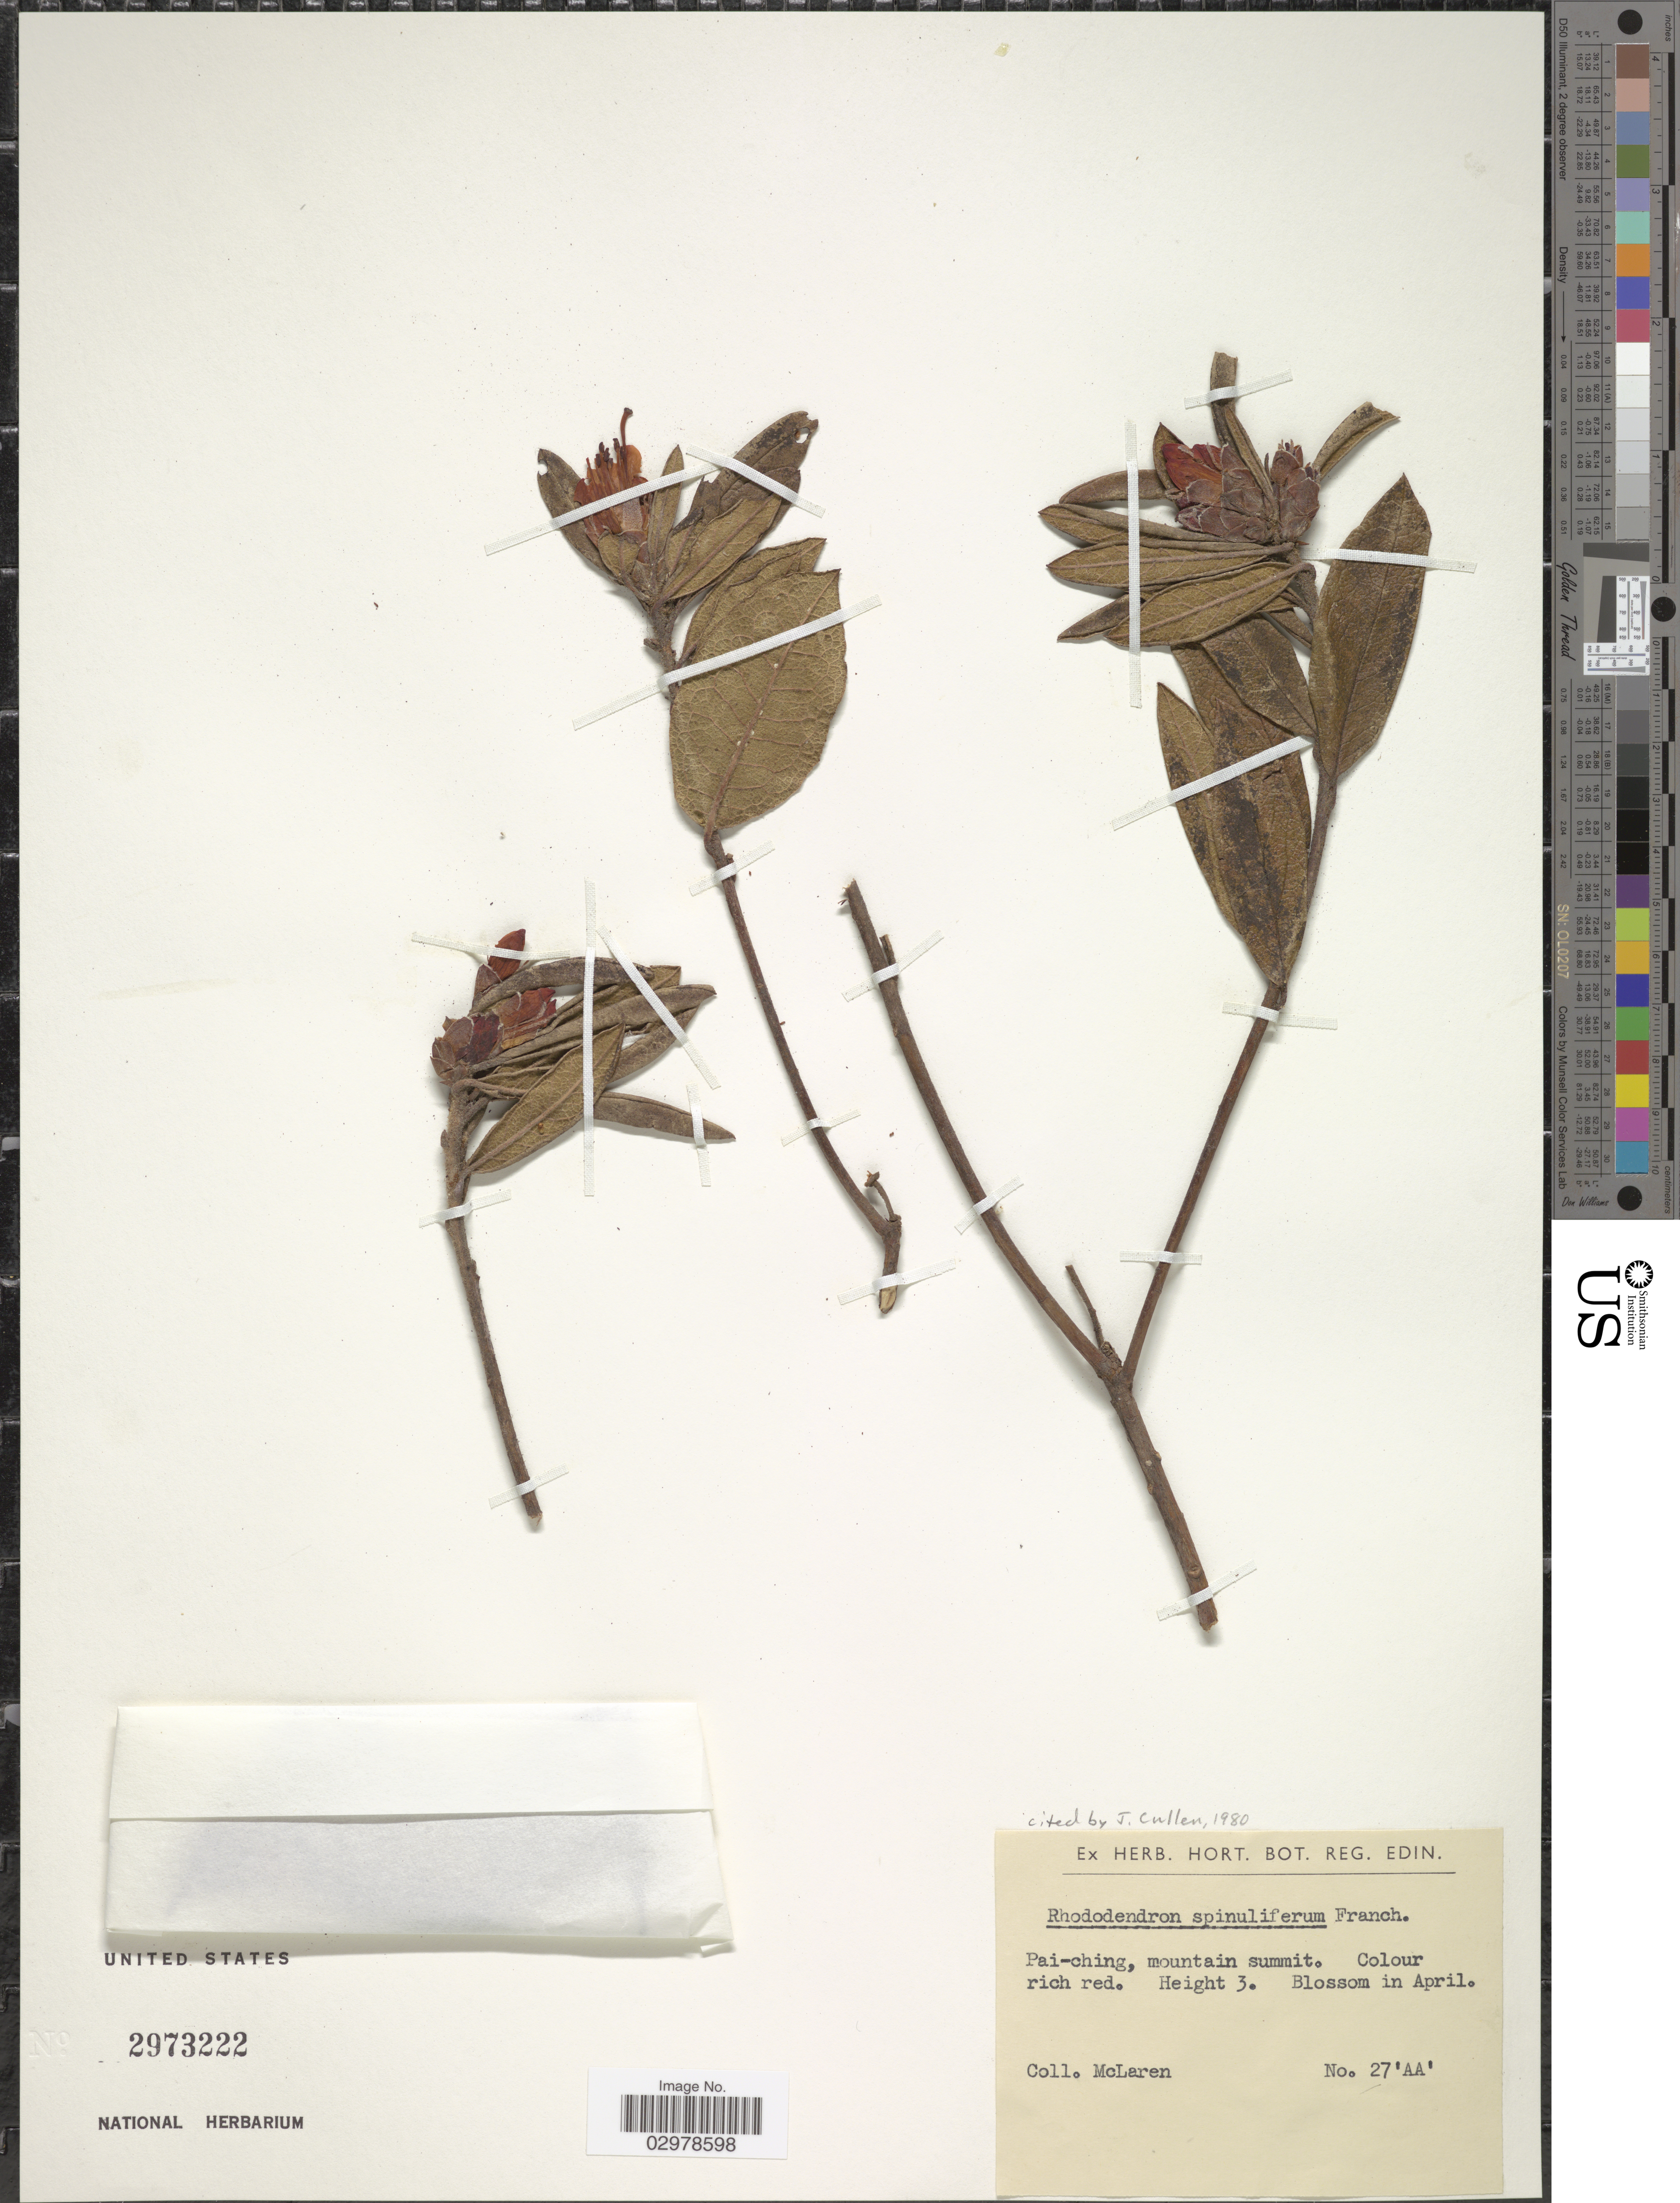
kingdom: Plantae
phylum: Tracheophyta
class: Magnoliopsida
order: Ericales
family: Ericaceae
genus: Rhododendron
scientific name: Rhododendron spinuliferum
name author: Franch.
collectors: McLaren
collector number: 27 'AA'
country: China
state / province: Shanxi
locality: Pai-ching, mountain summit.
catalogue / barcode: US 2973222